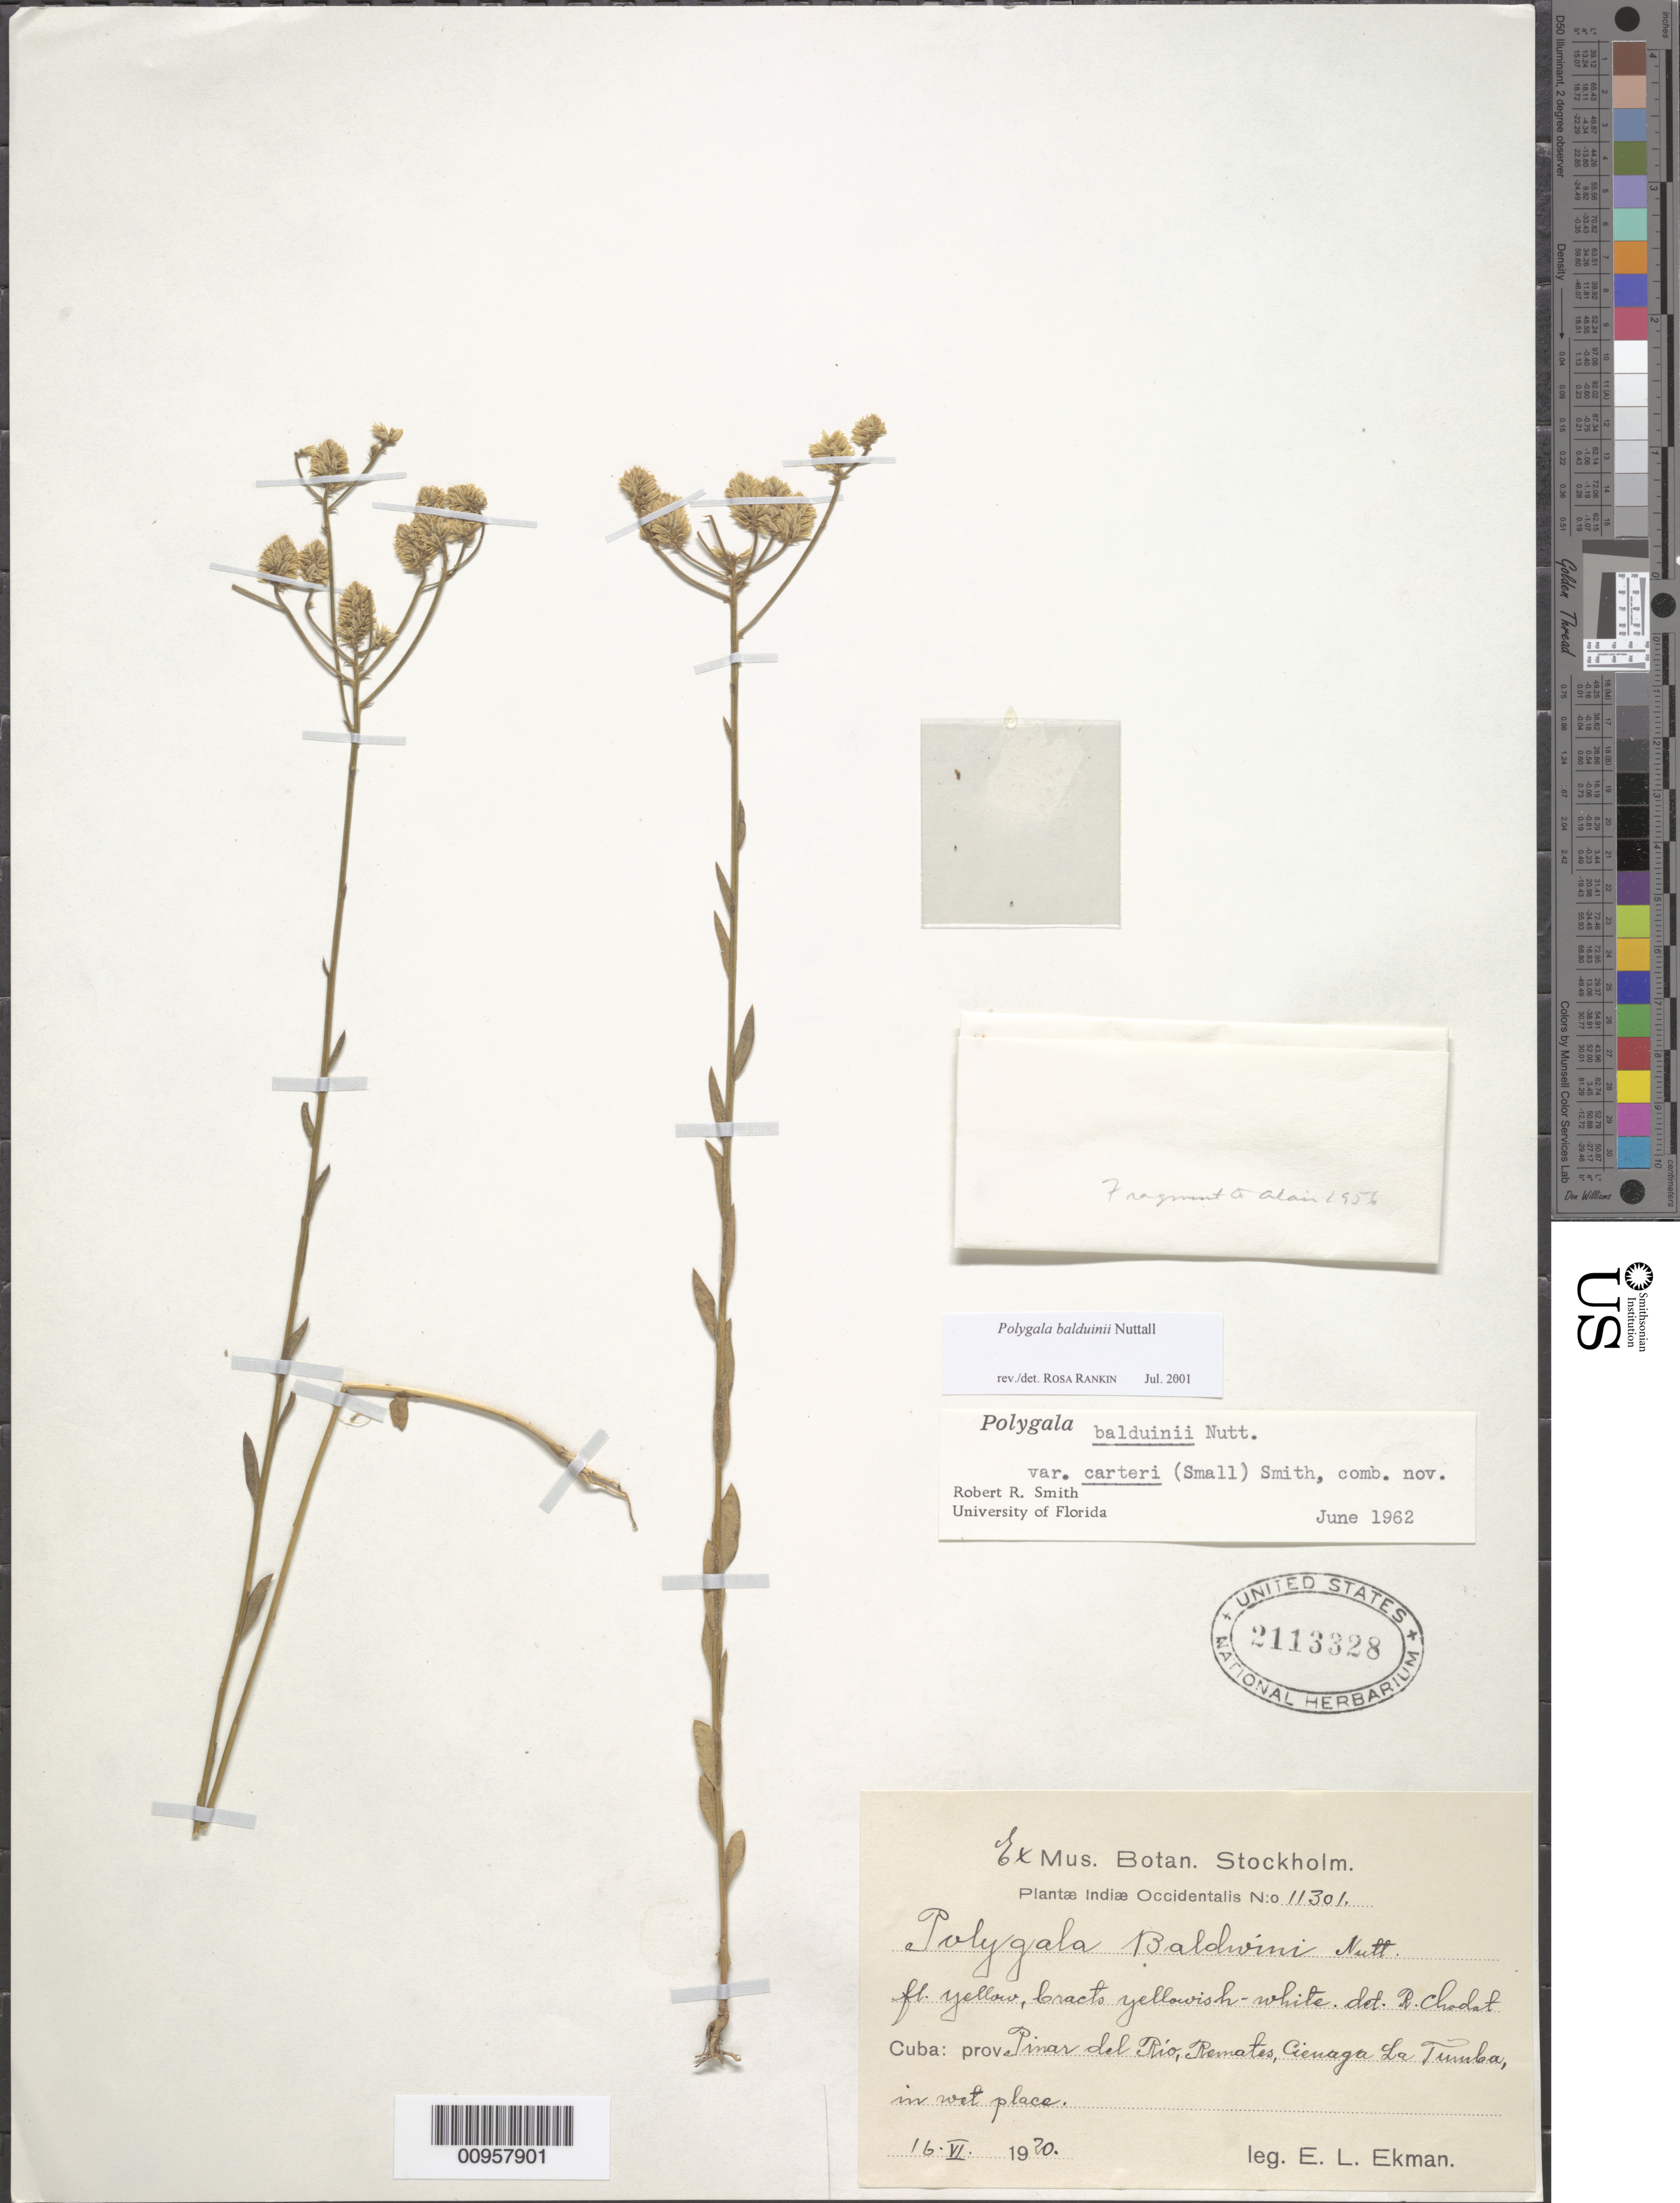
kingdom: Plantae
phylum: Tracheophyta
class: Magnoliopsida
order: Fabales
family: Polygalaceae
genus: Polygala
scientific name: Polygala balduinii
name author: Nutt.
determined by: Rankin Rodriguez, Rosa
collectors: E. L. Ekman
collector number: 11301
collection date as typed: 16 Jun 1930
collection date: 1930-06-16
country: Cuba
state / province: Pinar del Rio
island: Cuba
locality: Remates, Cienaga La Tumba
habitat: In wet place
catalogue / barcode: US 2113328